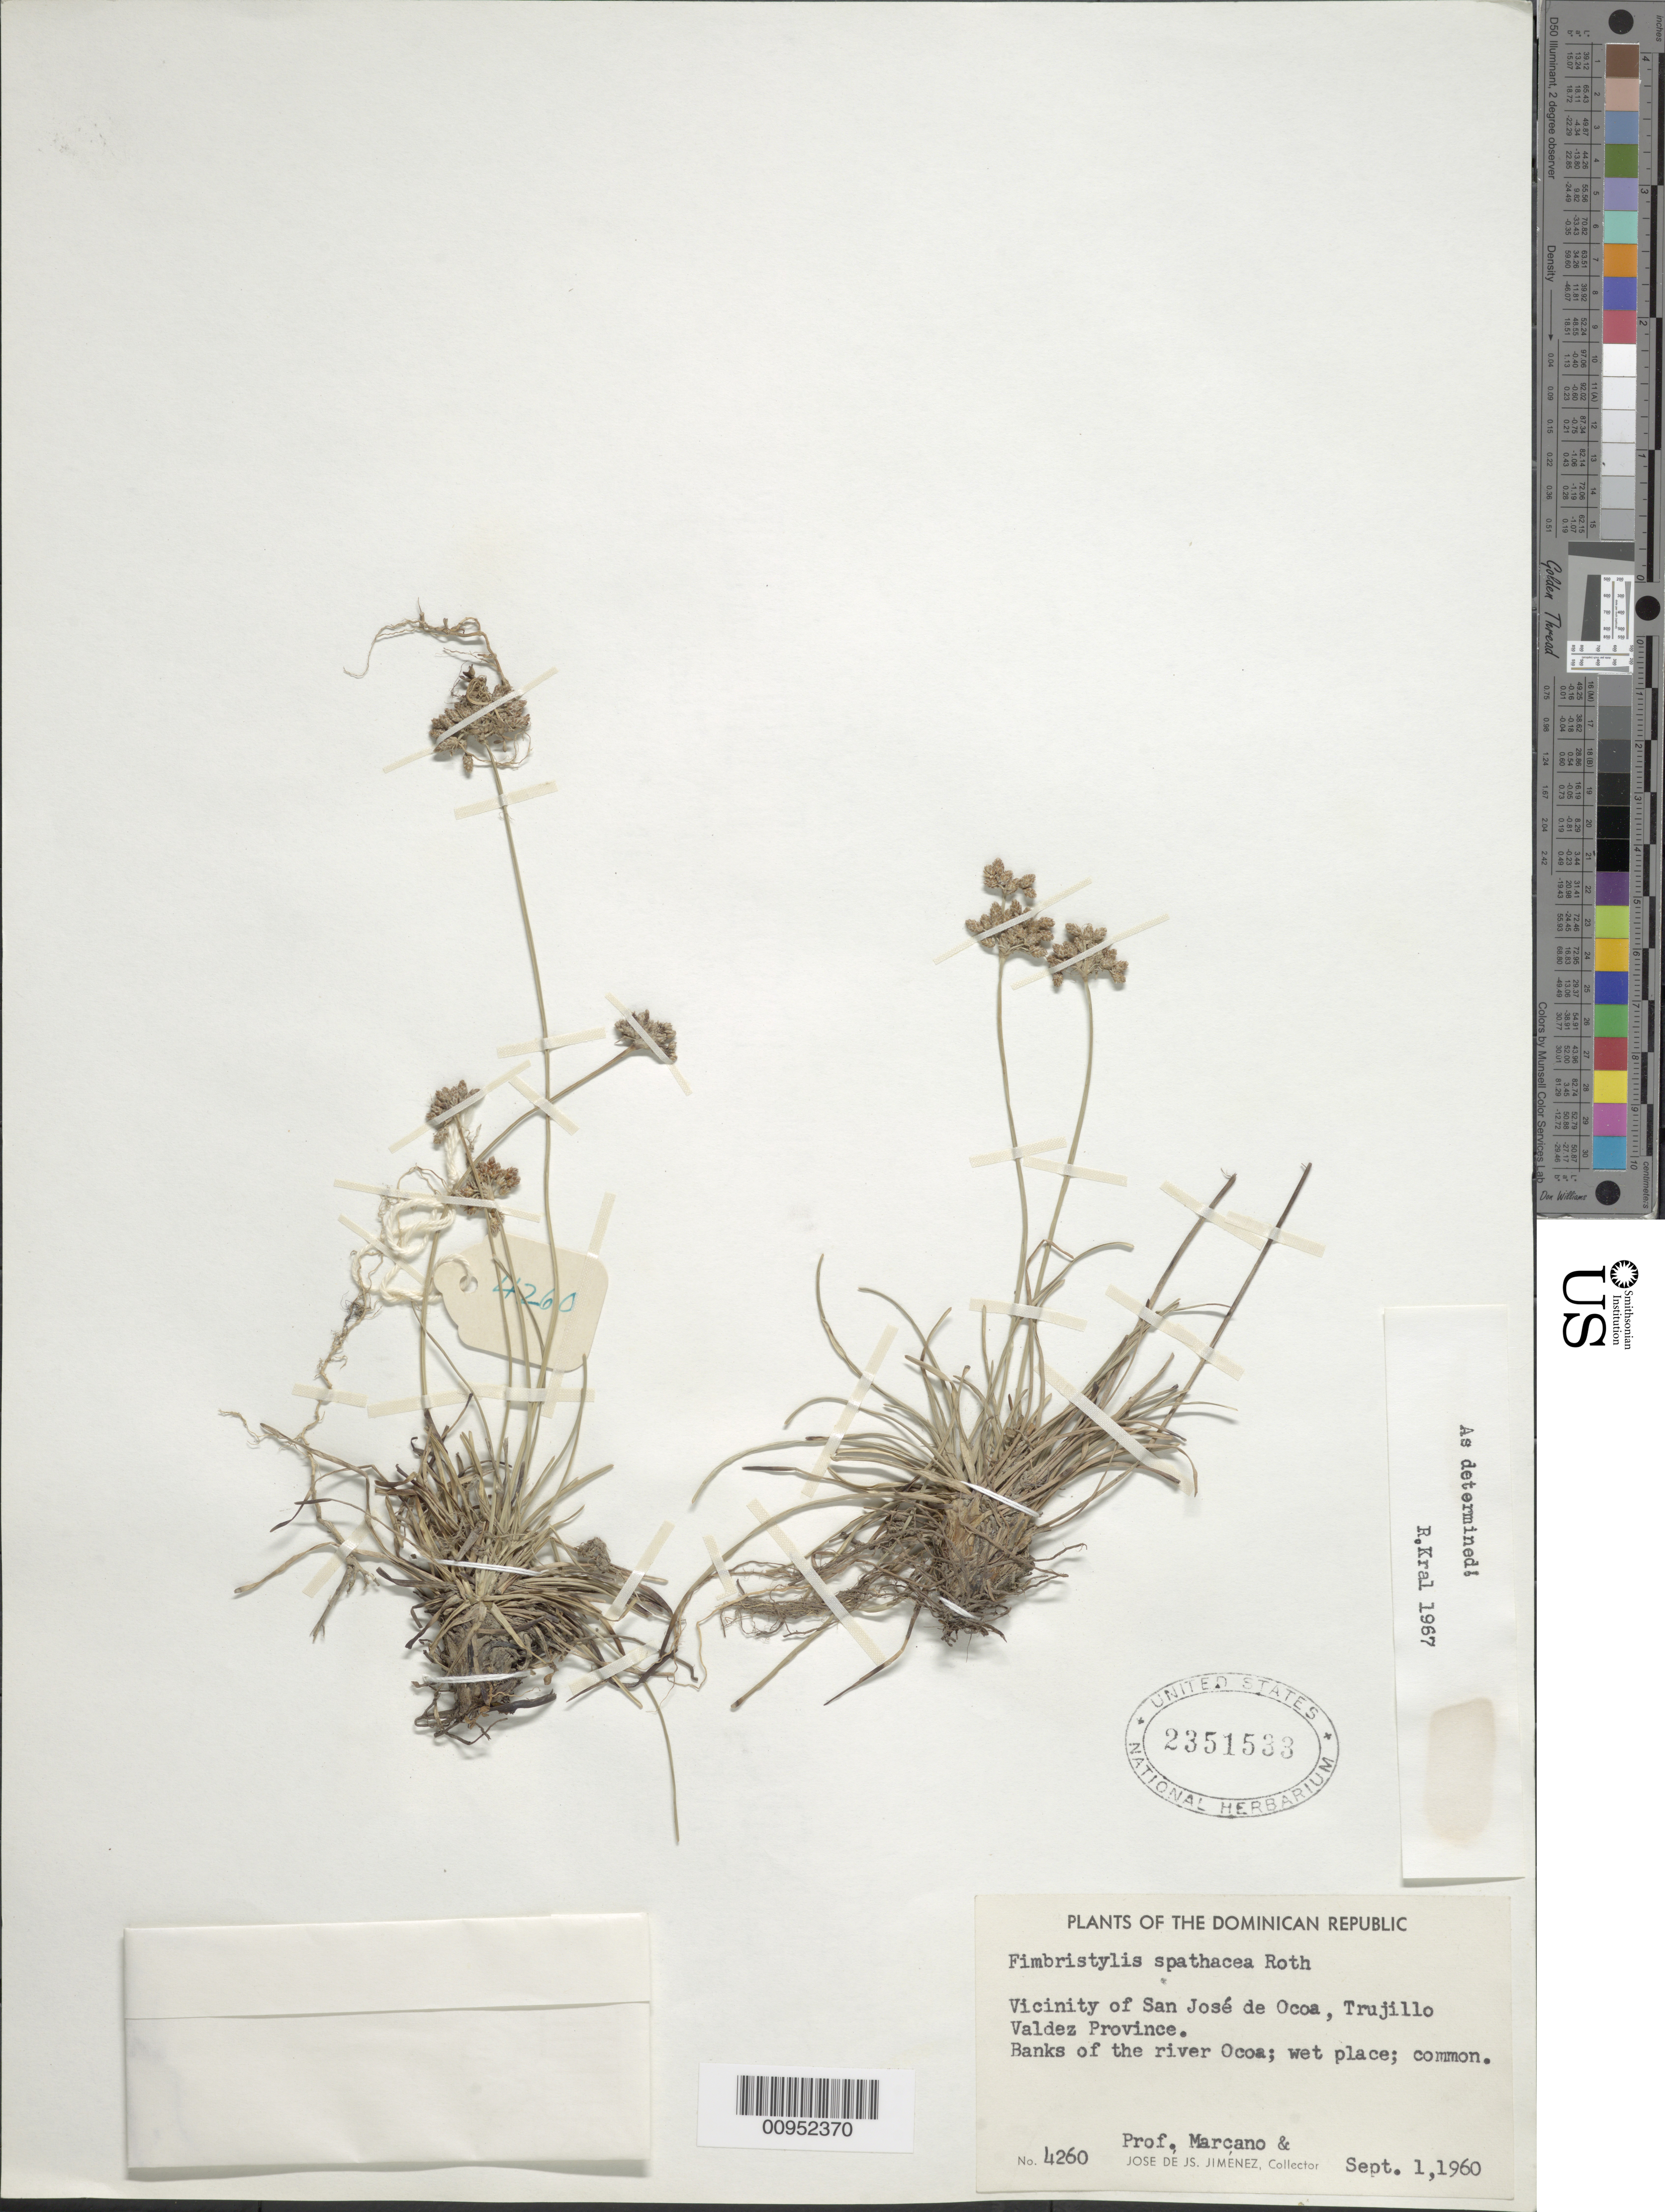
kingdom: Plantae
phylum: Tracheophyta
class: Liliopsida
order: Poales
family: Cyperaceae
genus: Fimbristylis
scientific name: Fimbristylis cymosa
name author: R. Br.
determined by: Kral, Robert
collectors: J. J. Jiménez & P. Marcano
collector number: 4260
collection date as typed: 01 Sep 1960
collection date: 1960-09-01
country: Dominican Republic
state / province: Trujillo Valdez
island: Hispaniola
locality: Vicinity of San José de Ocoa, banks of the River Ocoa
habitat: River banks, wet place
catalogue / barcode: US 2351533